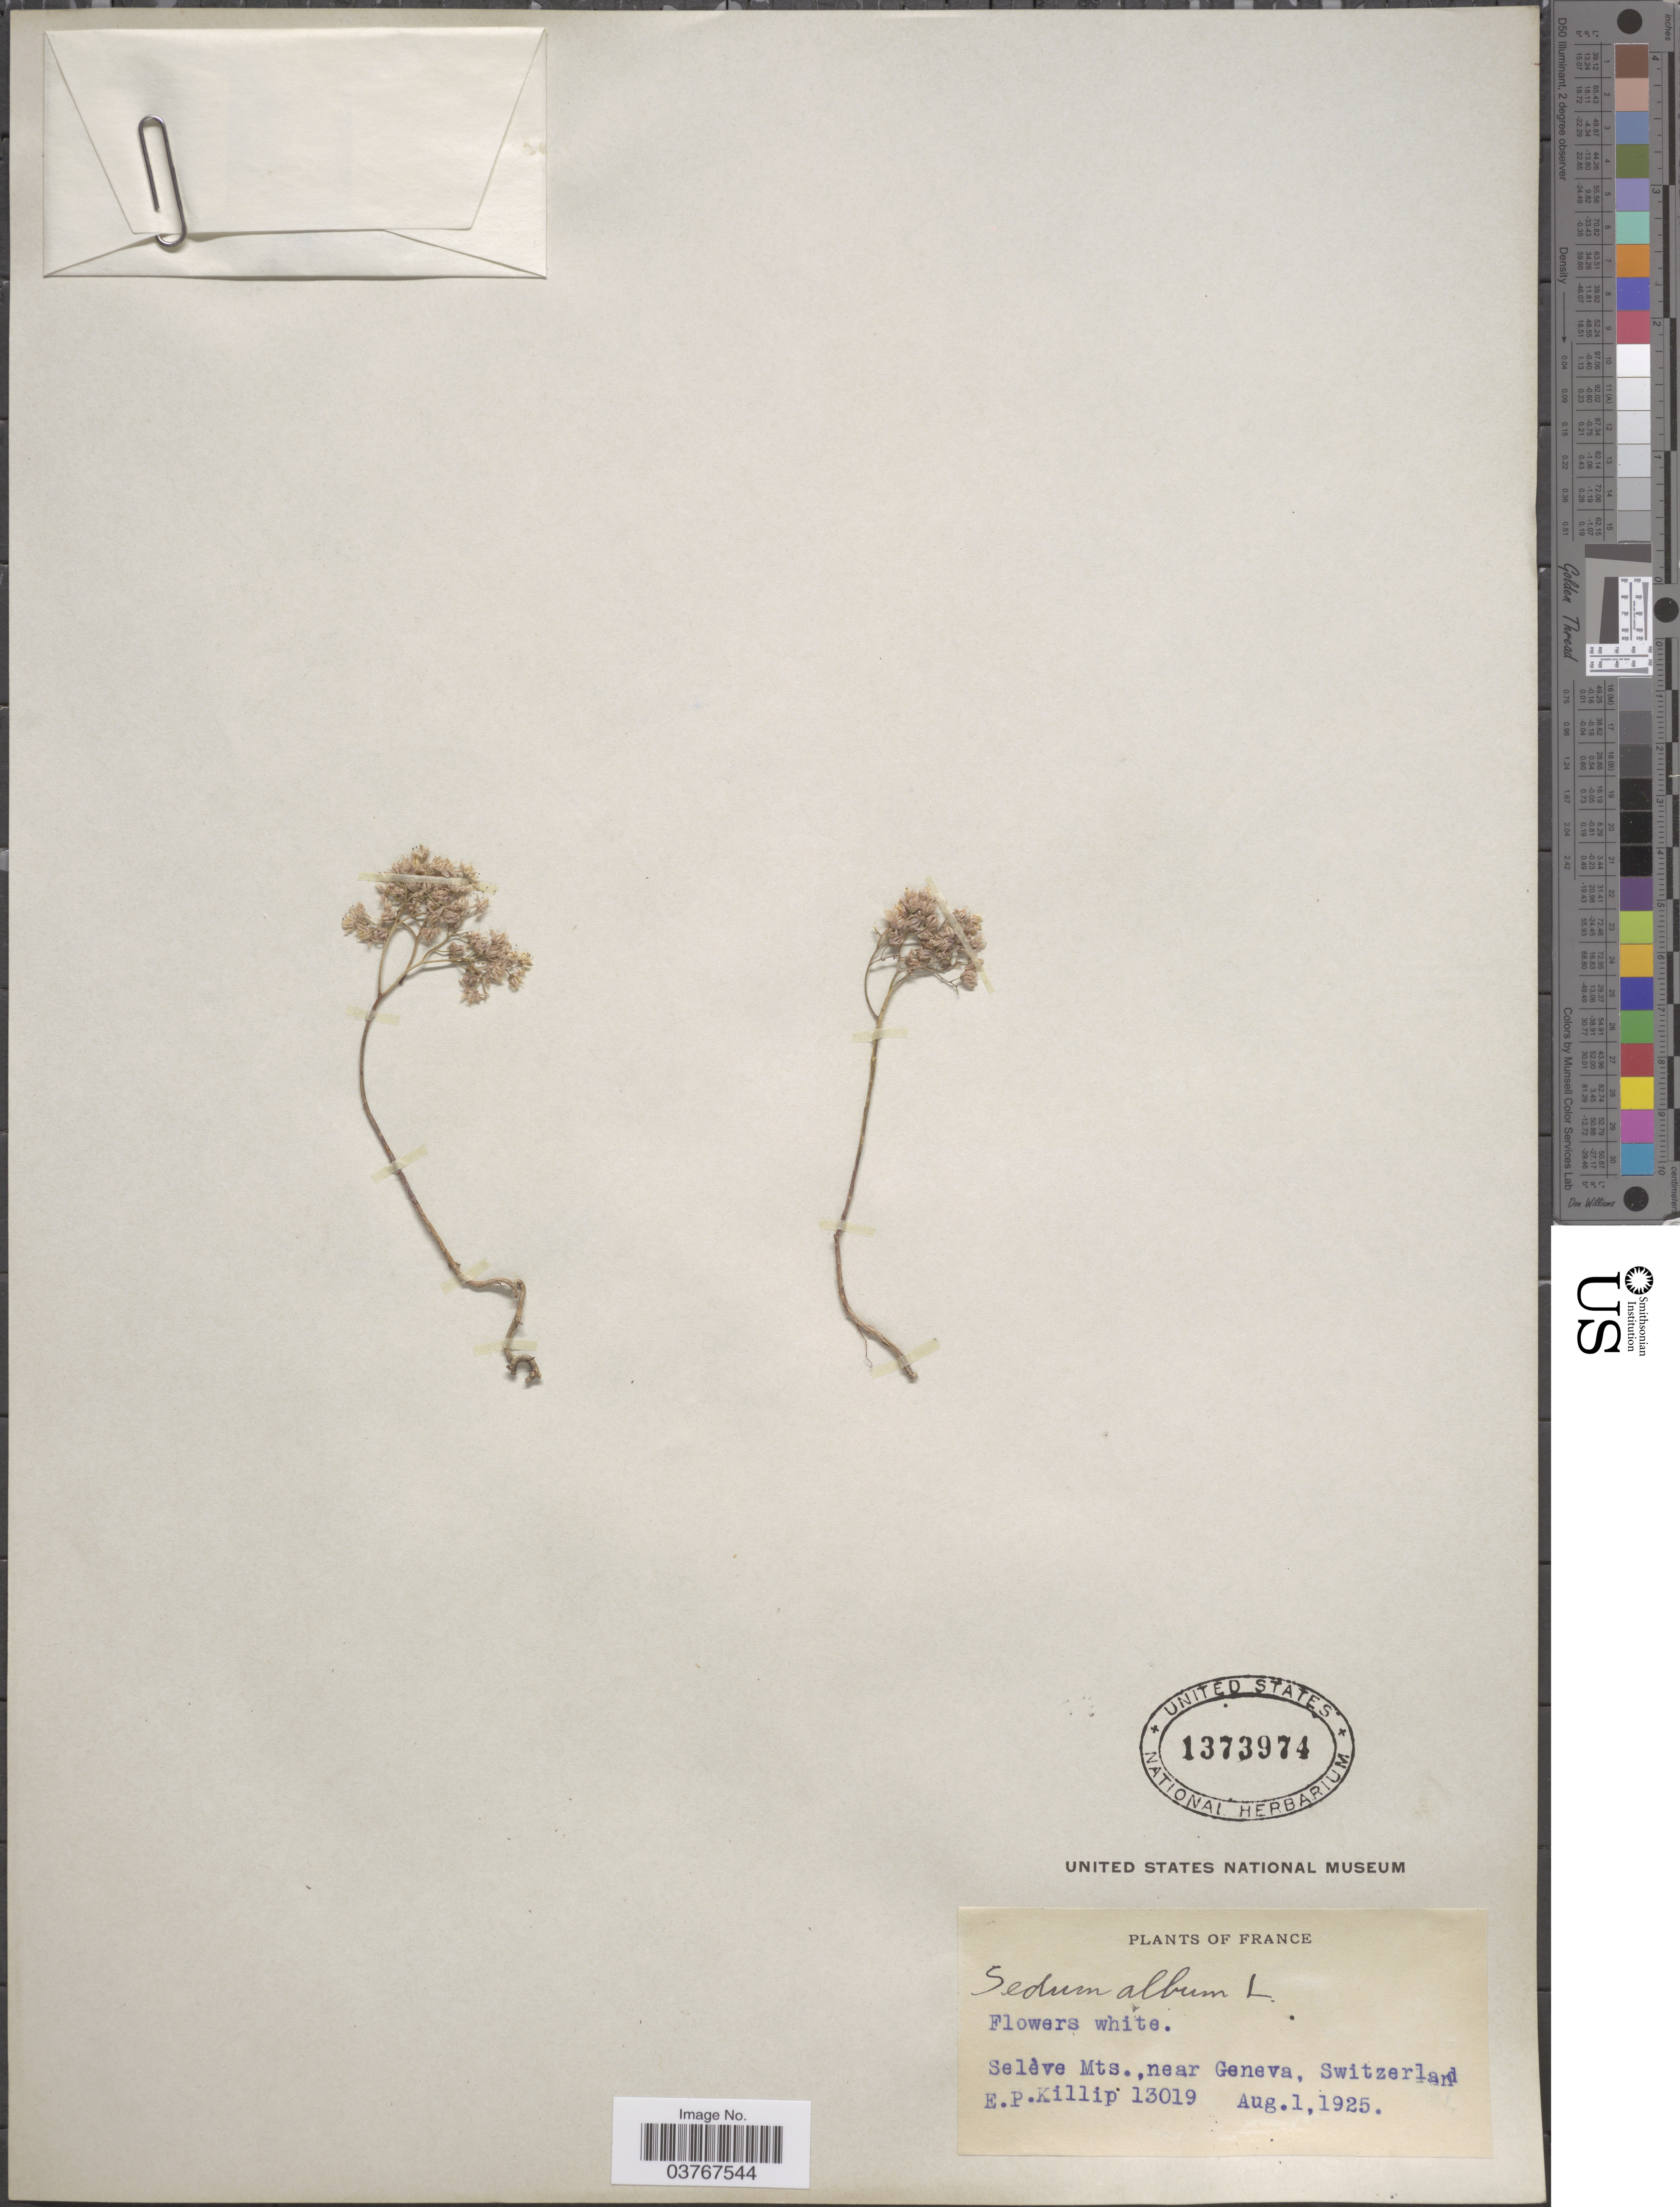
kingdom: Plantae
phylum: Tracheophyta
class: Magnoliopsida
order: Saxifragales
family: Crassulaceae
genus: Sedum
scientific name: Sedum album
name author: L.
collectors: E. P. Killip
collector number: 13019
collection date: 1925-08-01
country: France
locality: Selève Mts., near Geneva, Switzerland.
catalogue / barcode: US 1373974